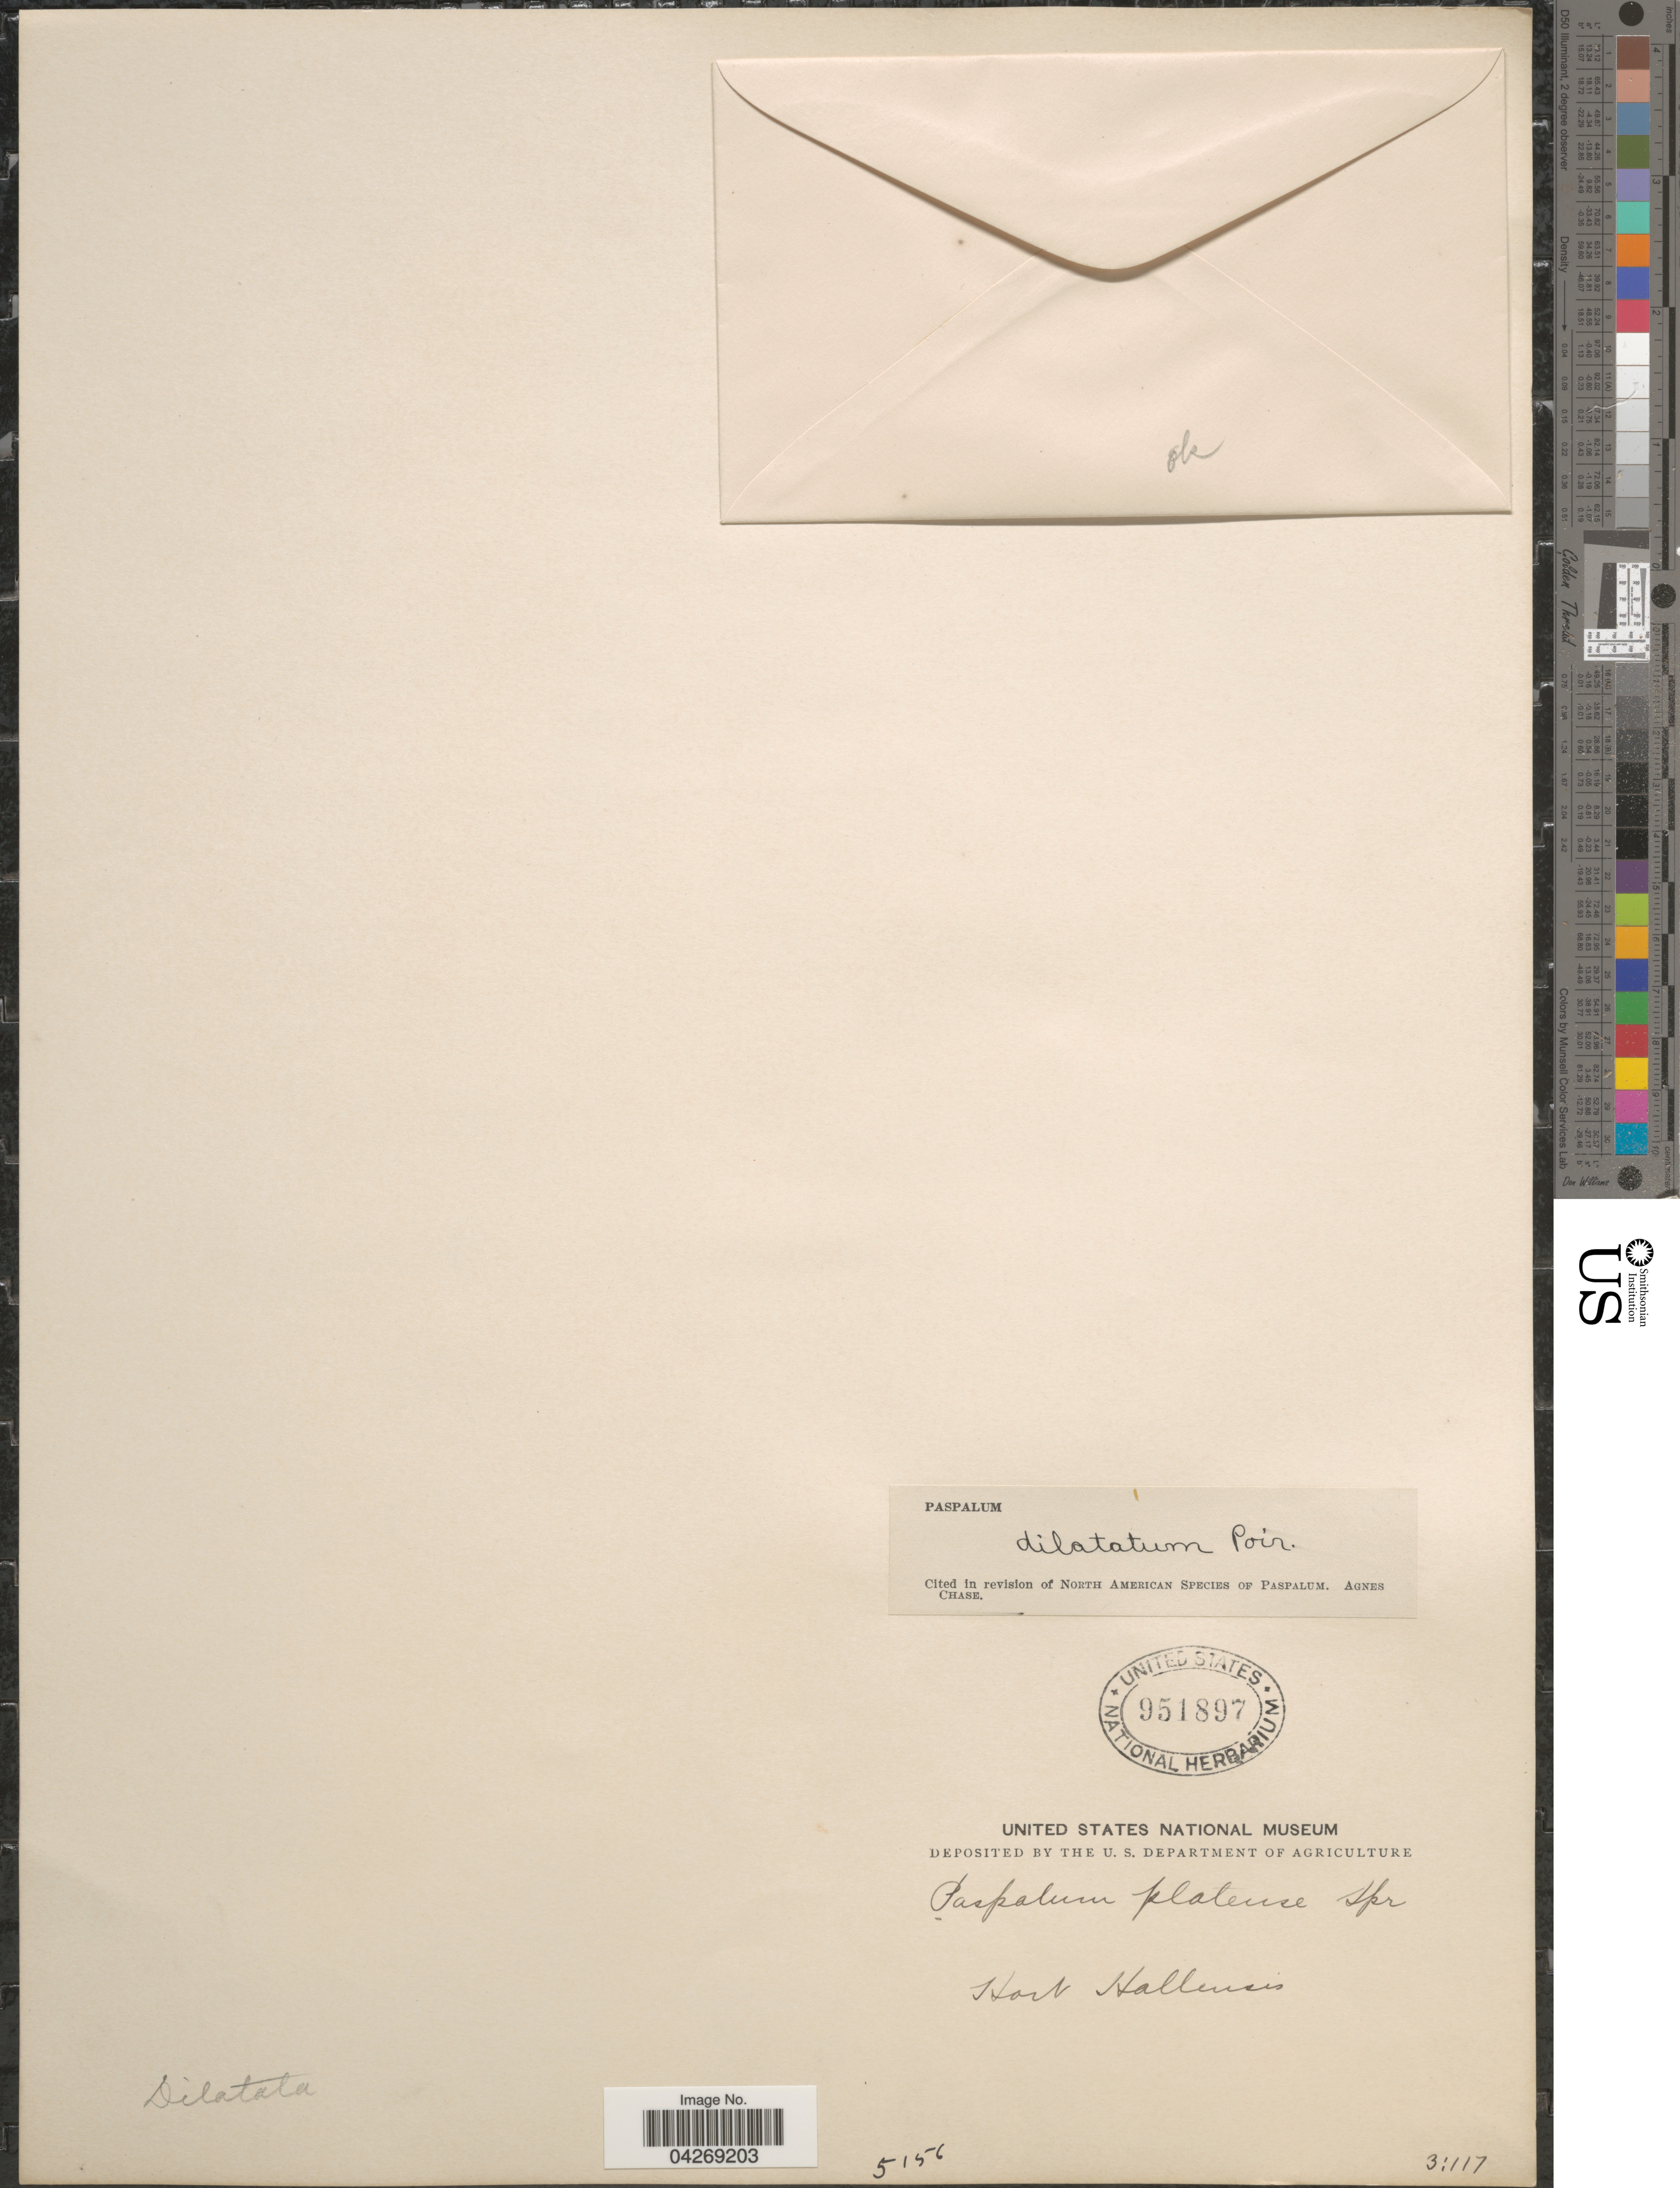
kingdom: Plantae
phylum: Tracheophyta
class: Liliopsida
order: Poales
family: Poaceae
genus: Paspalum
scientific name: Paspalum dilatatum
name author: Poir.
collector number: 5156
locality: Hort Hallensis.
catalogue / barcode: US 951897